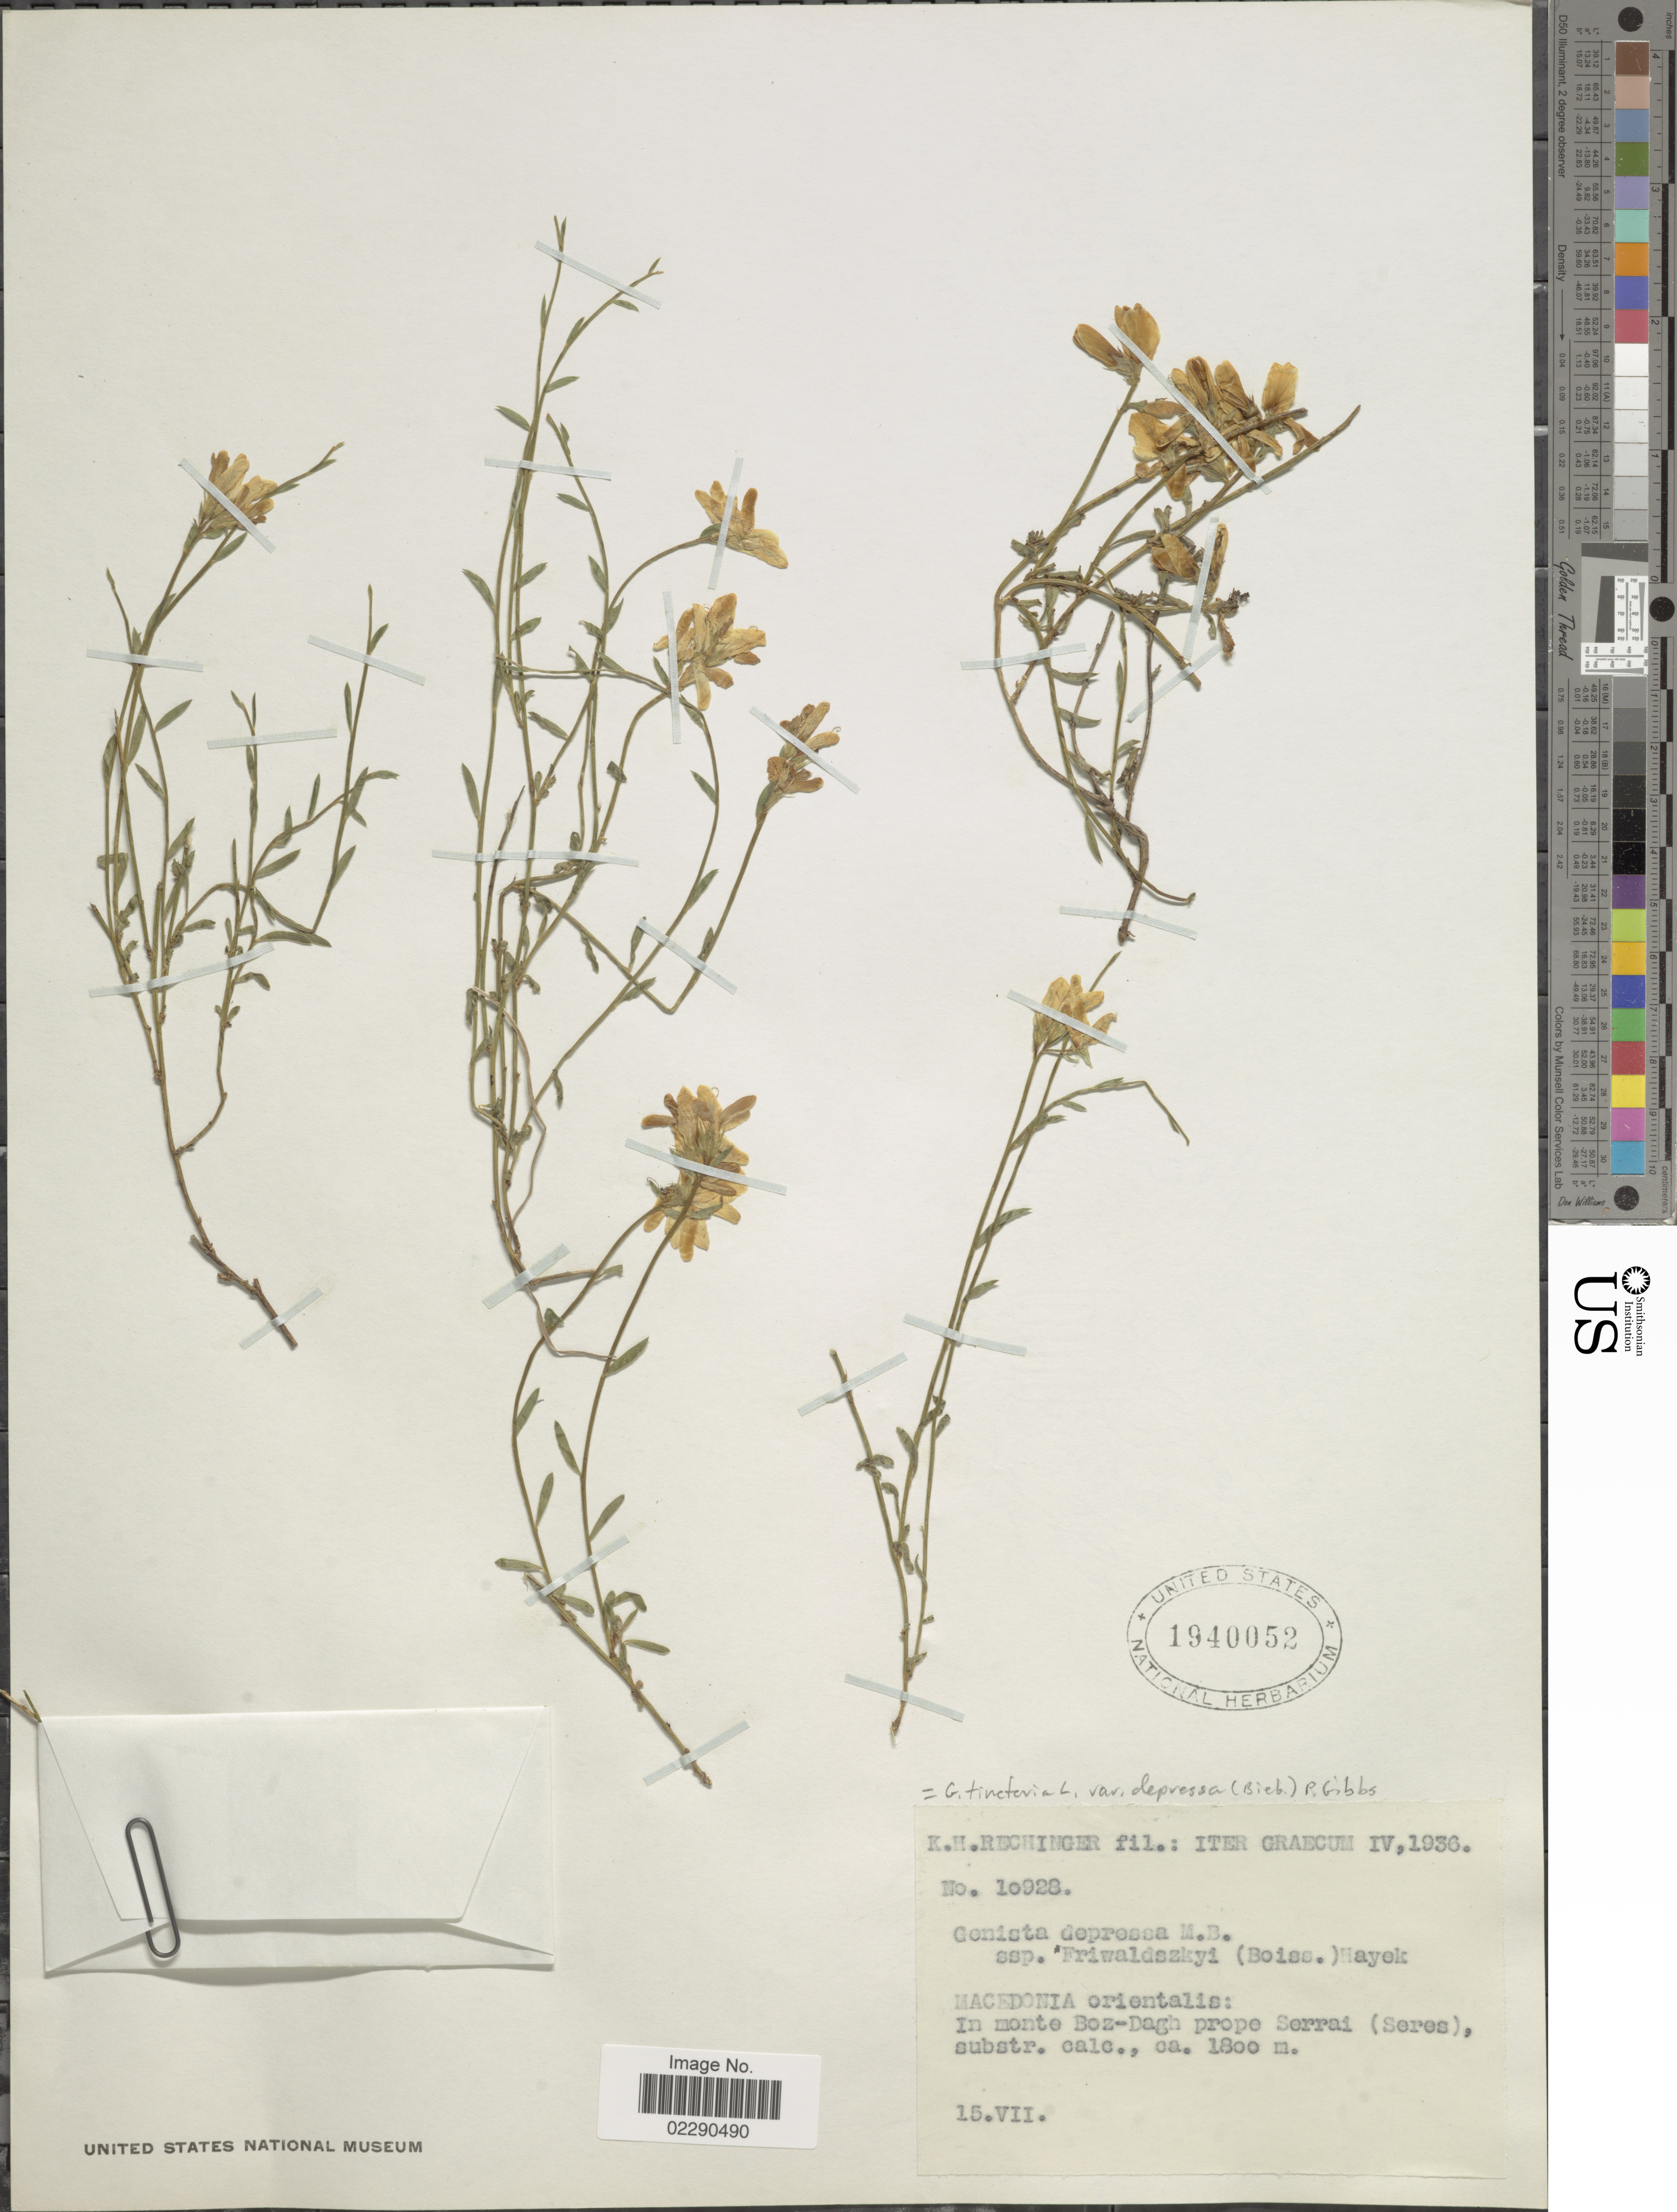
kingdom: Plantae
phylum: Tracheophyta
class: Magnoliopsida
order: Fabales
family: Fabaceae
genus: Genista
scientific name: Genista tinctoria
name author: L.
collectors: K. H. Rechinger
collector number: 10928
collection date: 1936-07-15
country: Greece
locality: Graecum, Macedonia Orientalis, monte Boz-Dagh prope Serrai (Seres)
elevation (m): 1800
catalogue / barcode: US 1940052